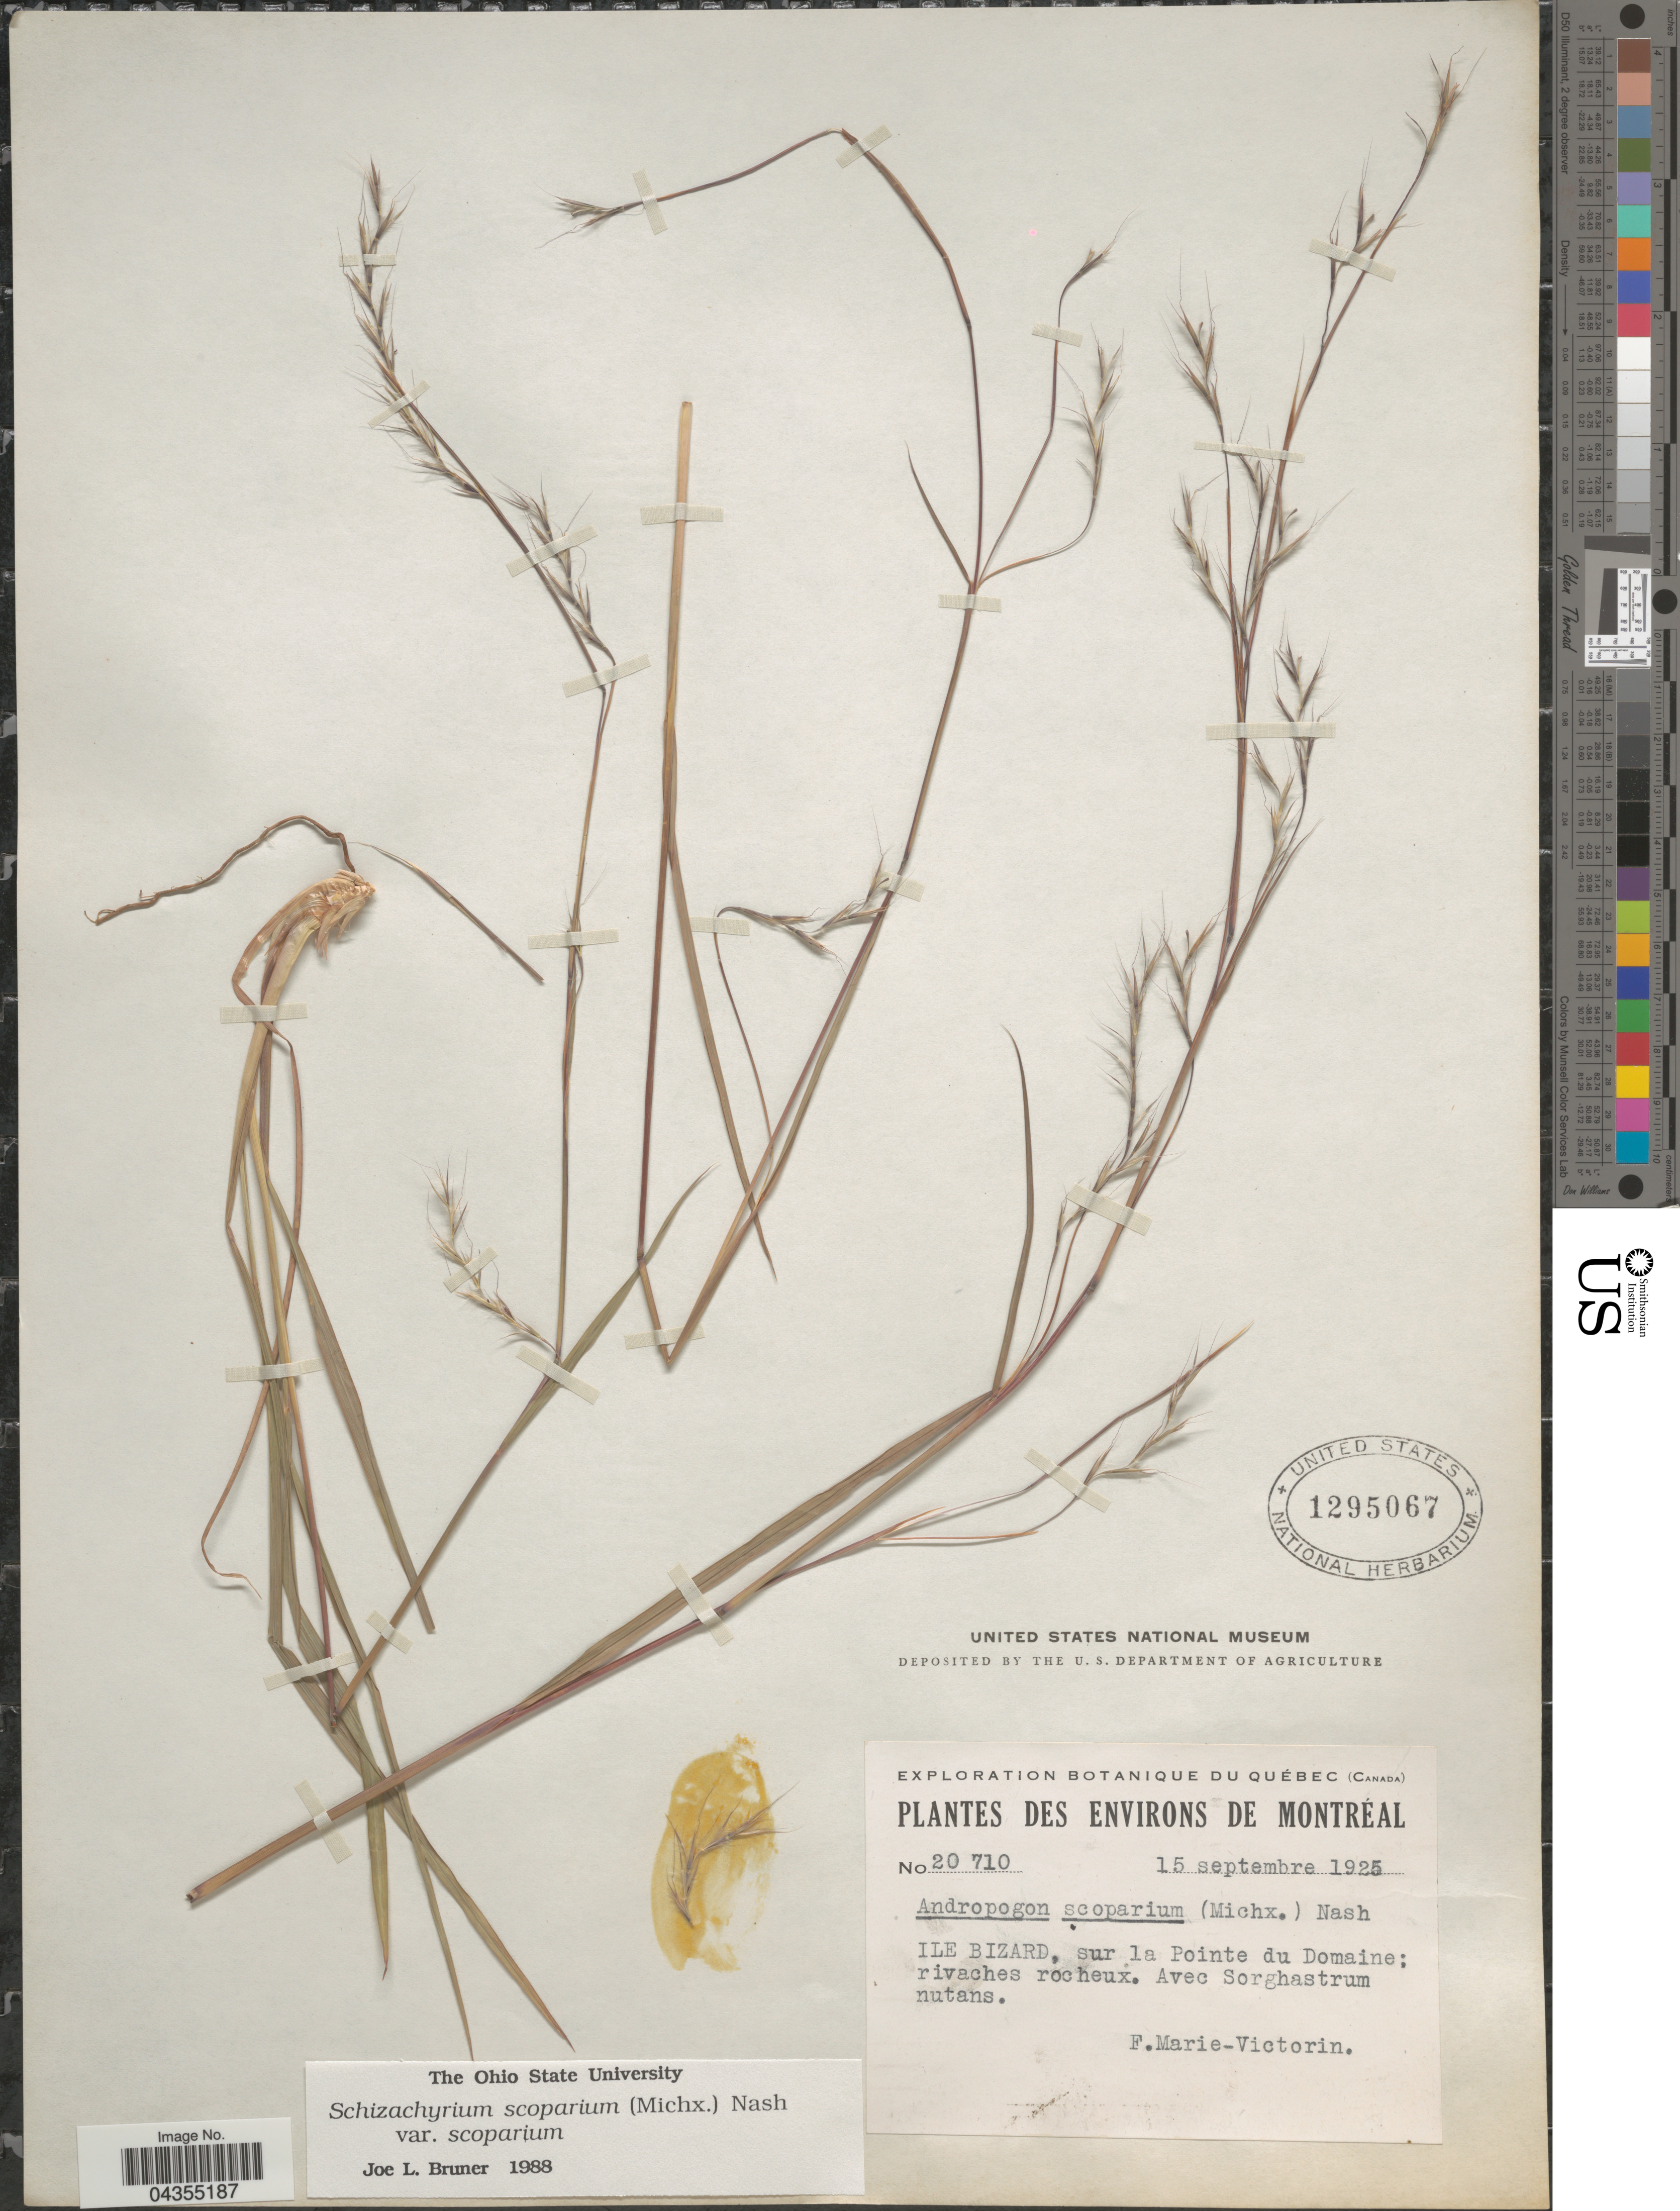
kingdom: Plantae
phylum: Tracheophyta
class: Liliopsida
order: Poales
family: Poaceae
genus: Schizachyrium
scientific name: Schizachyrium scoparium var. scoparium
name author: (Michx.) Nash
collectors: F. Marie-Victorin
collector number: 20710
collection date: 1925-09-15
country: Canada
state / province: Quebec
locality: Exploration Botanique du Québec (Canada). Environs de Montréal. Ile Bizard, sur la Pointe du Domaine.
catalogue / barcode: US 1295067